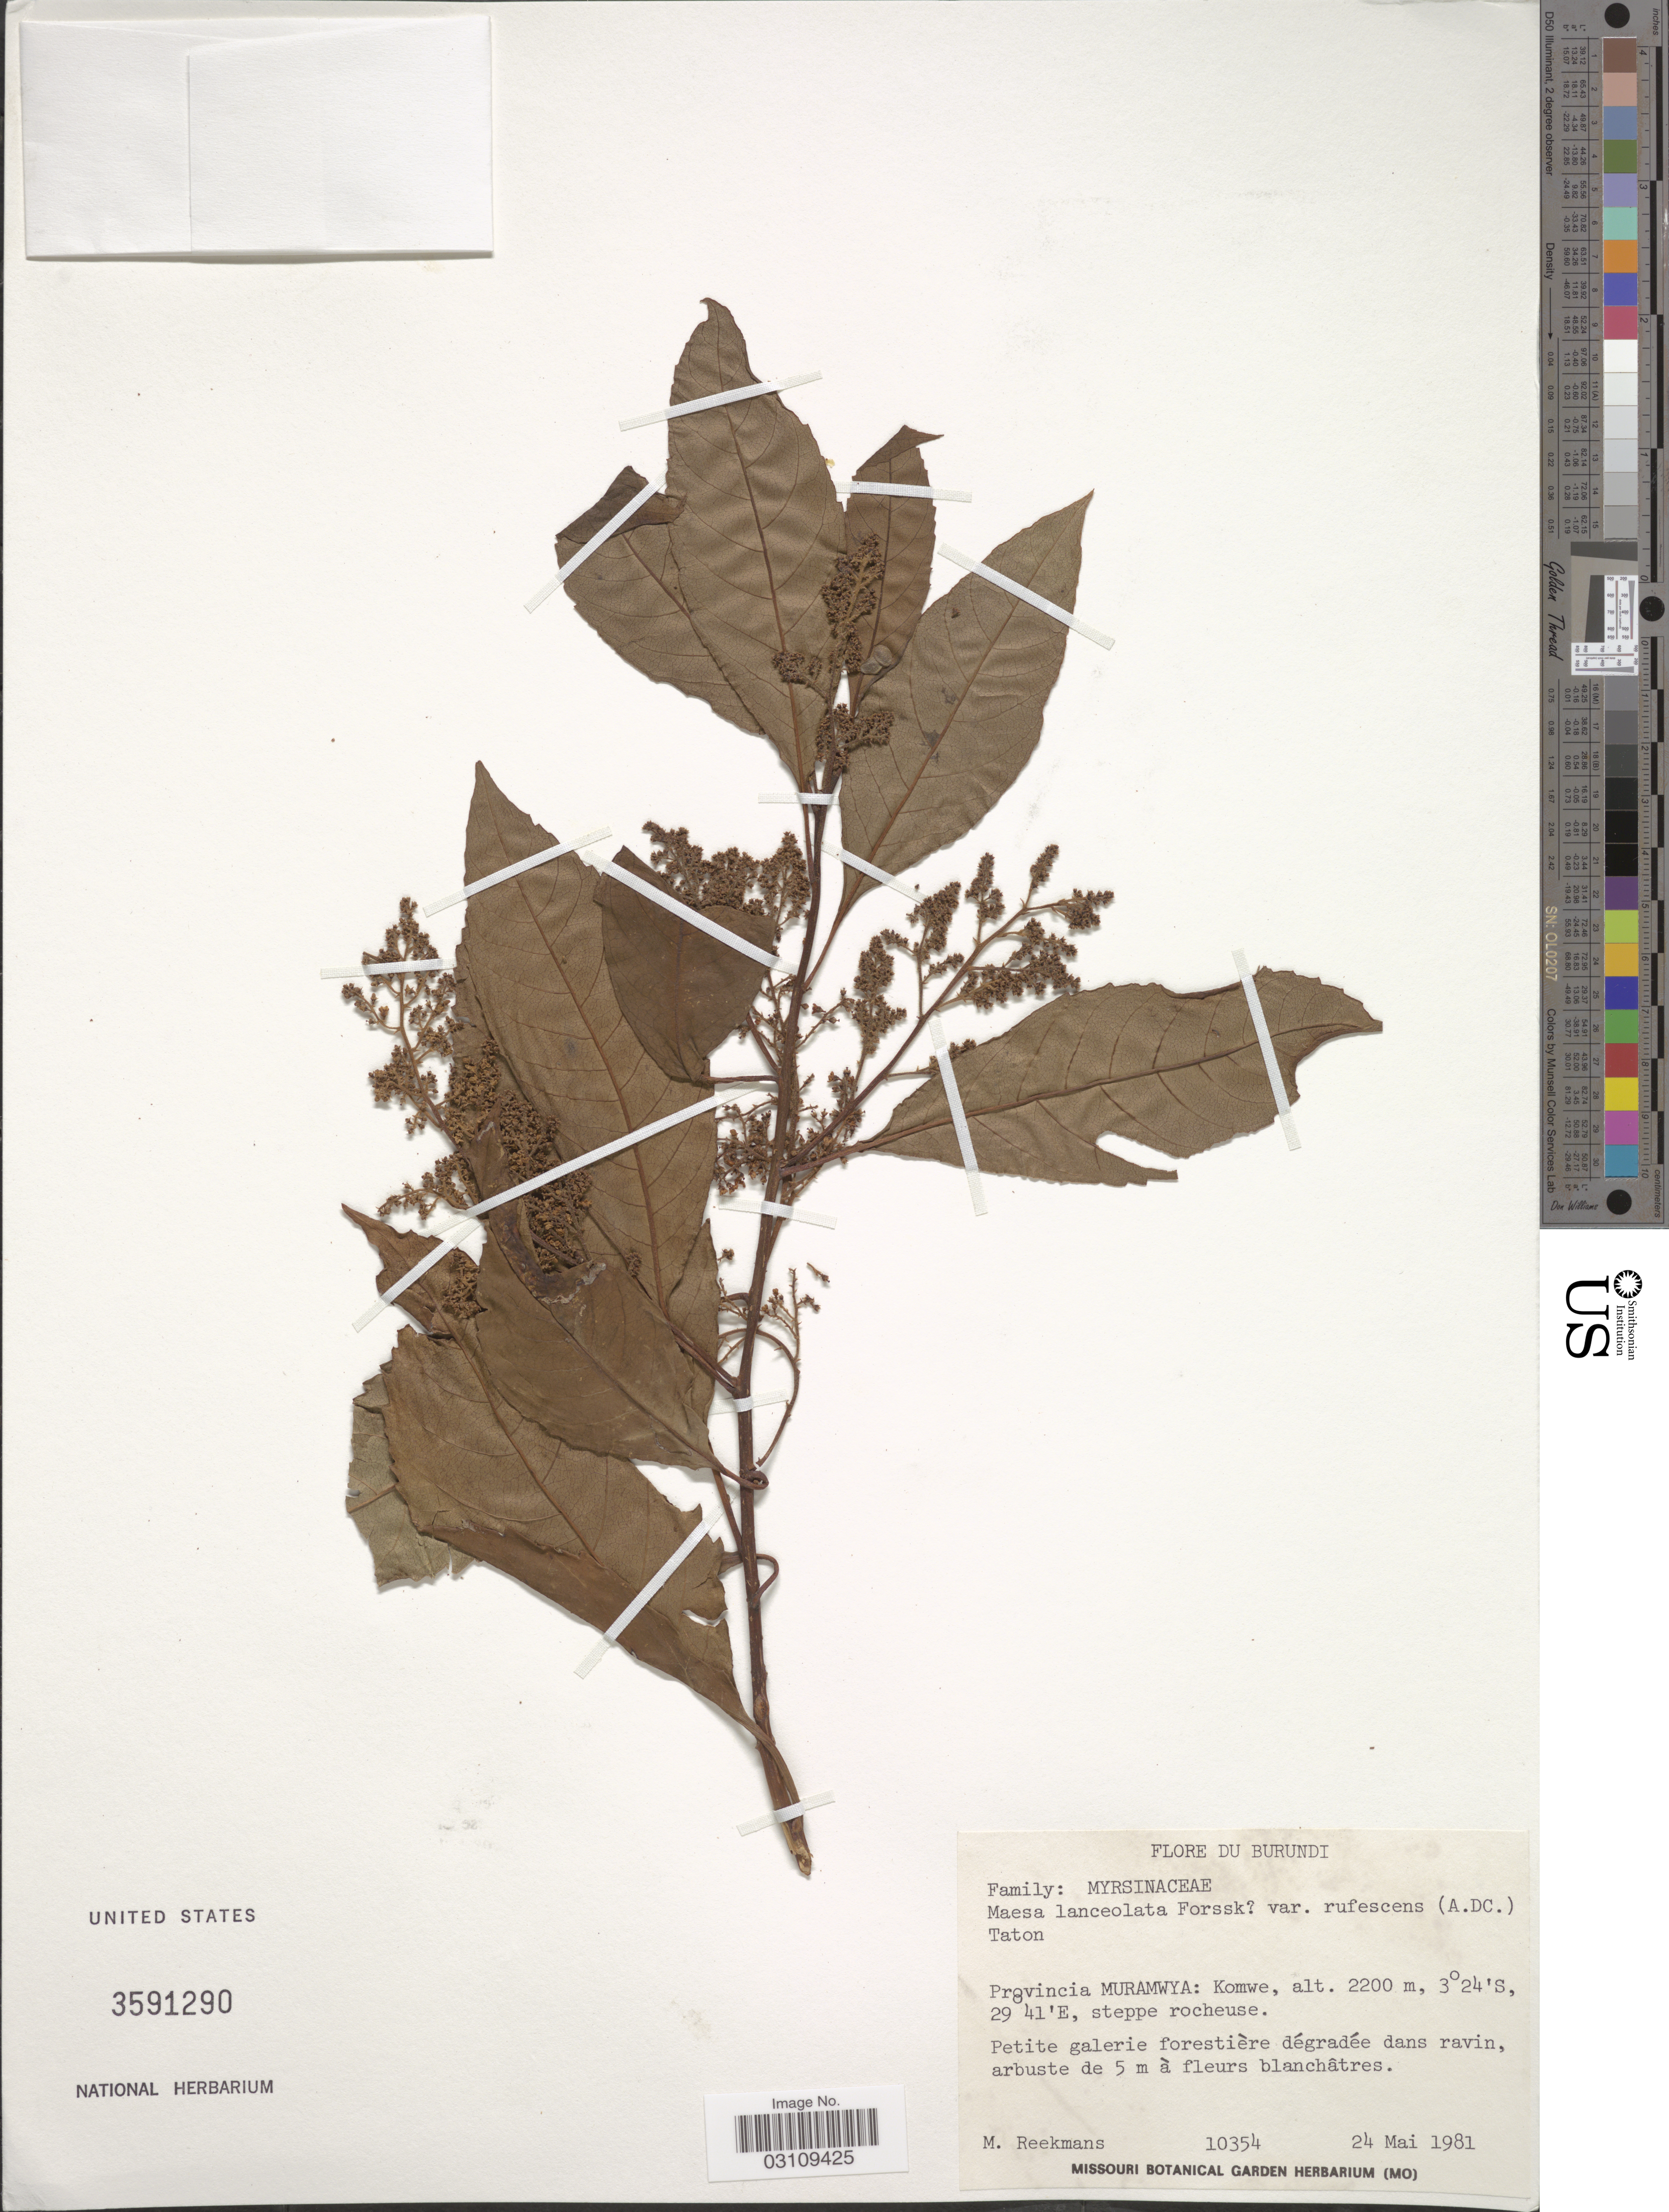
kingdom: Plantae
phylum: Tracheophyta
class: Magnoliopsida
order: Ericales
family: Primulaceae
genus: Maesa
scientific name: Maesa lanceolata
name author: Forssk.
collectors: M. Reekmans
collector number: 10354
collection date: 1981-05-24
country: Burundi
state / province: Muramvya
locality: Provincia Muramwya: Komwe.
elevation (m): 2200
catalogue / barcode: US 3591290